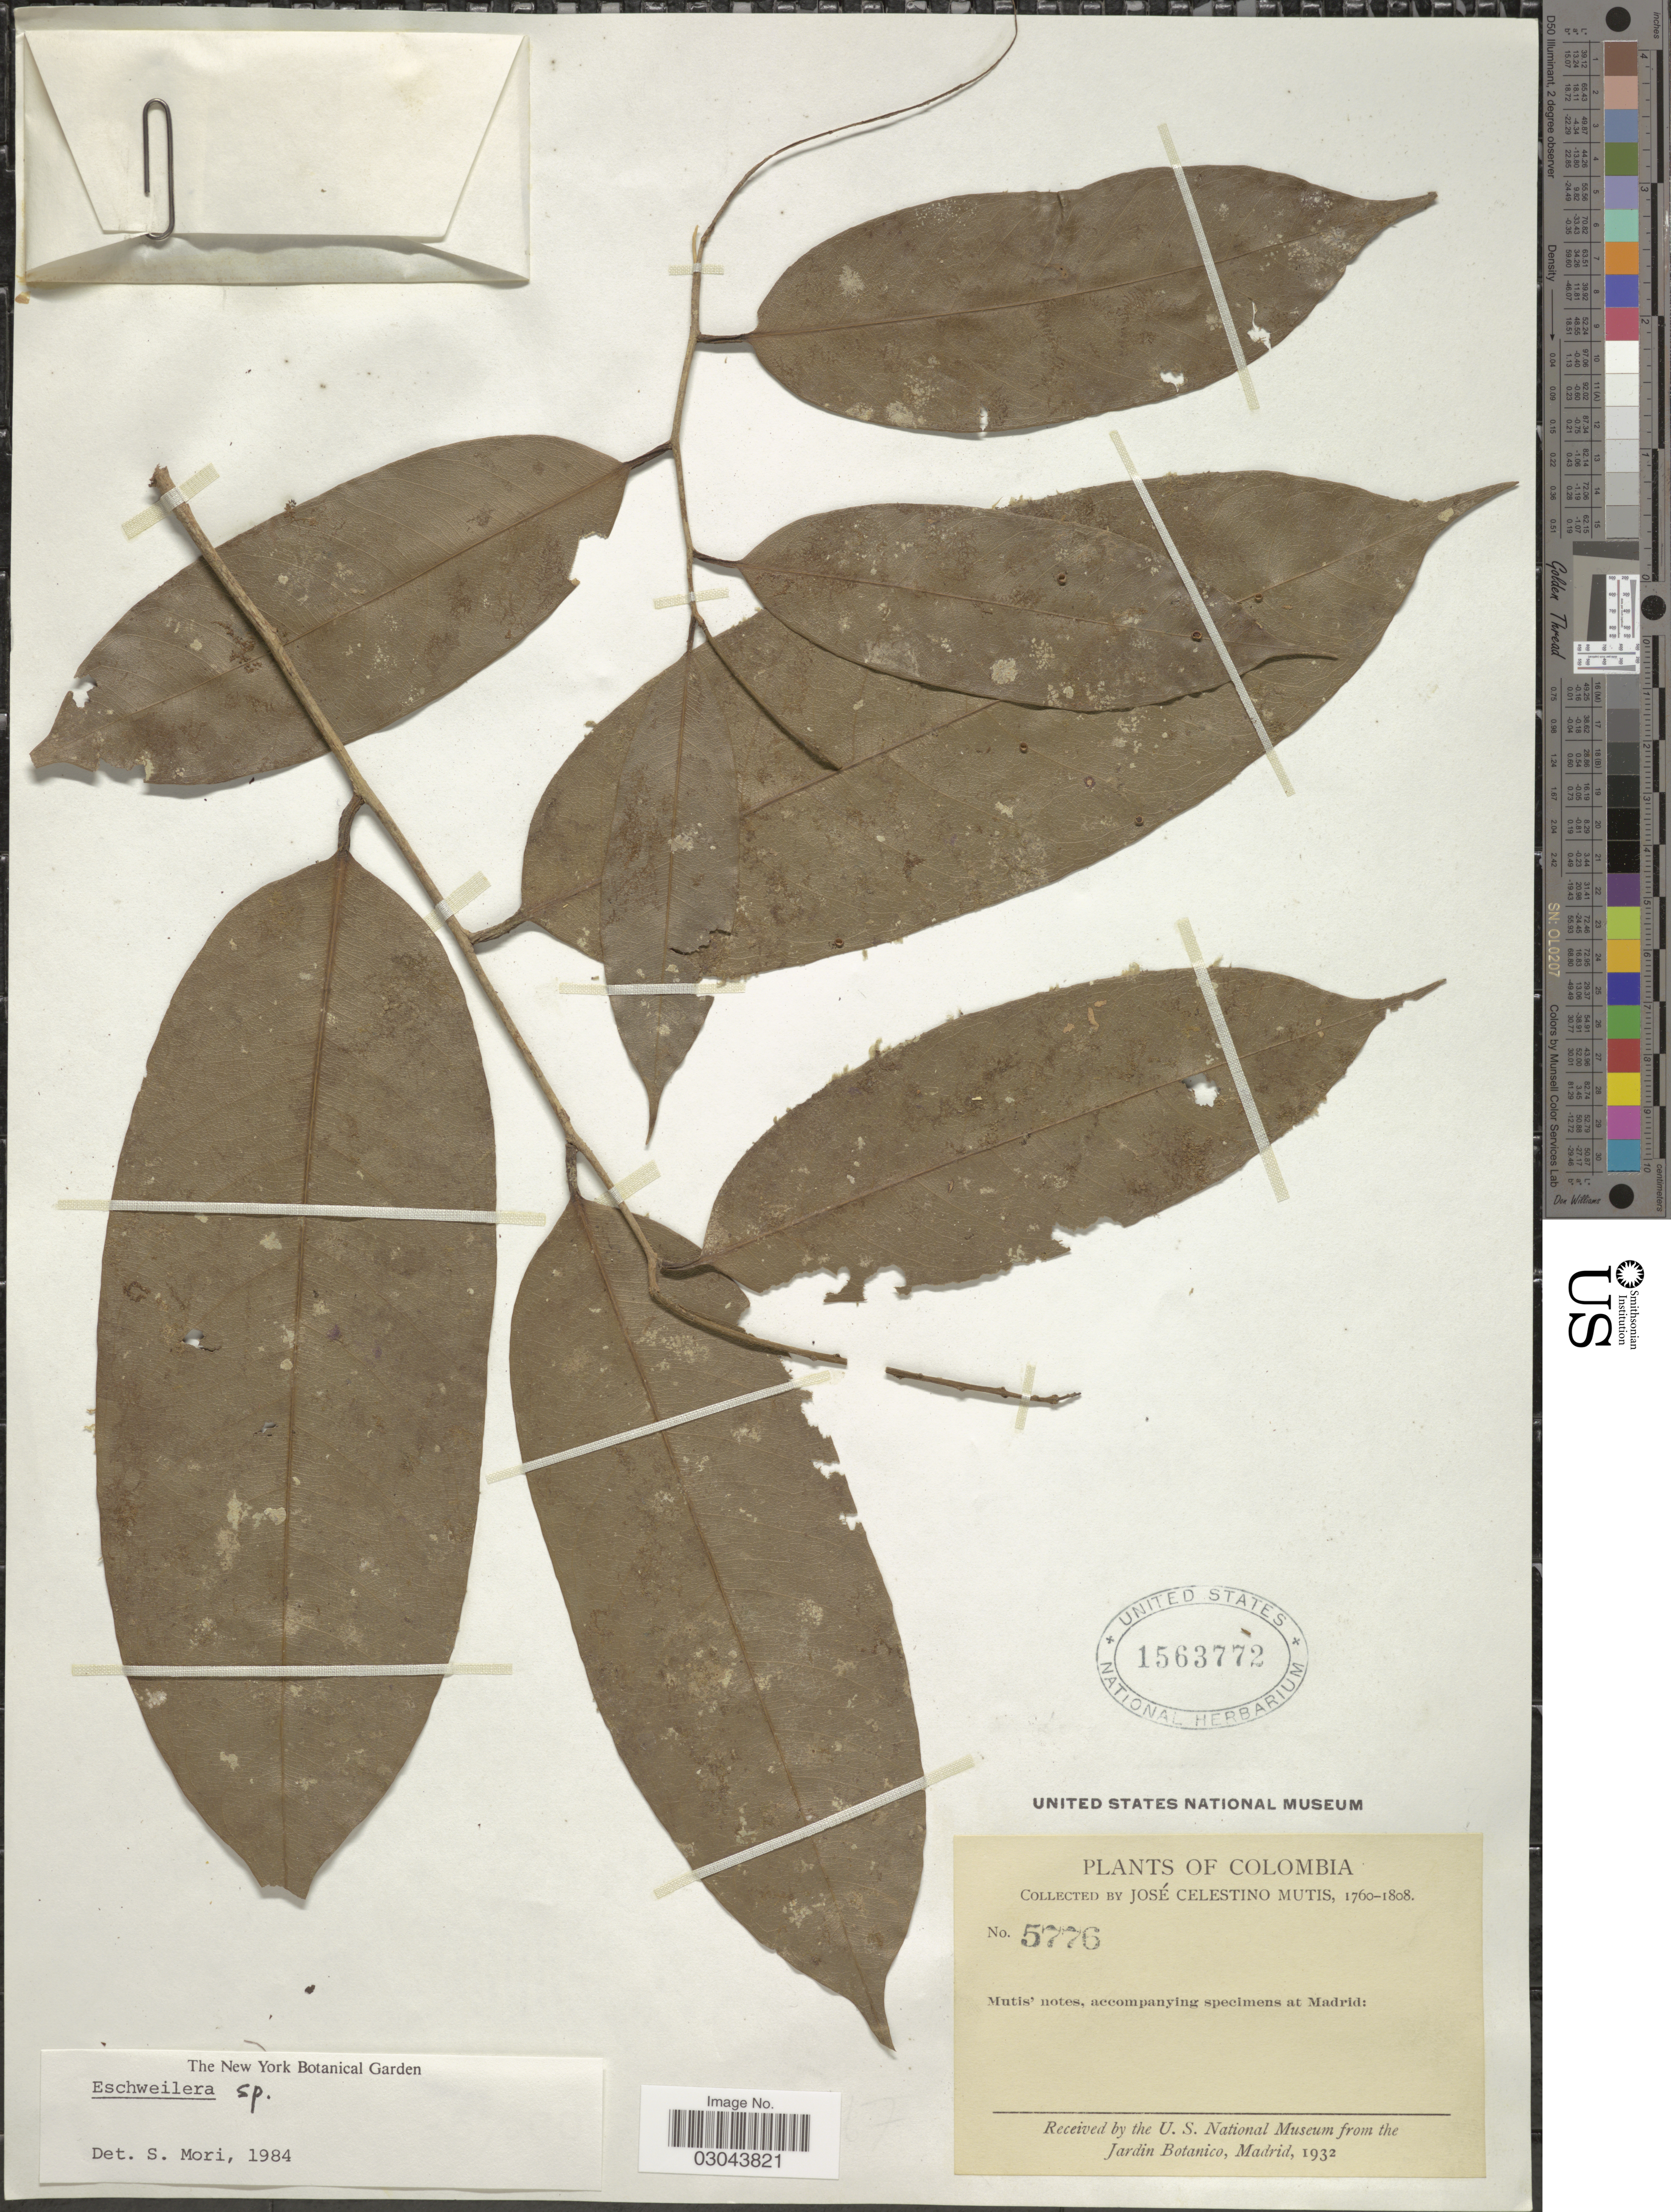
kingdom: Plantae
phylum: Tracheophyta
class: Magnoliopsida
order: Ericales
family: Lecythidaceae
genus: Eschweilera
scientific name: Eschweilera sp.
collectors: J. C. B. Mutis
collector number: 5776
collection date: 1760/1808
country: Colombia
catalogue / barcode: US 1563772